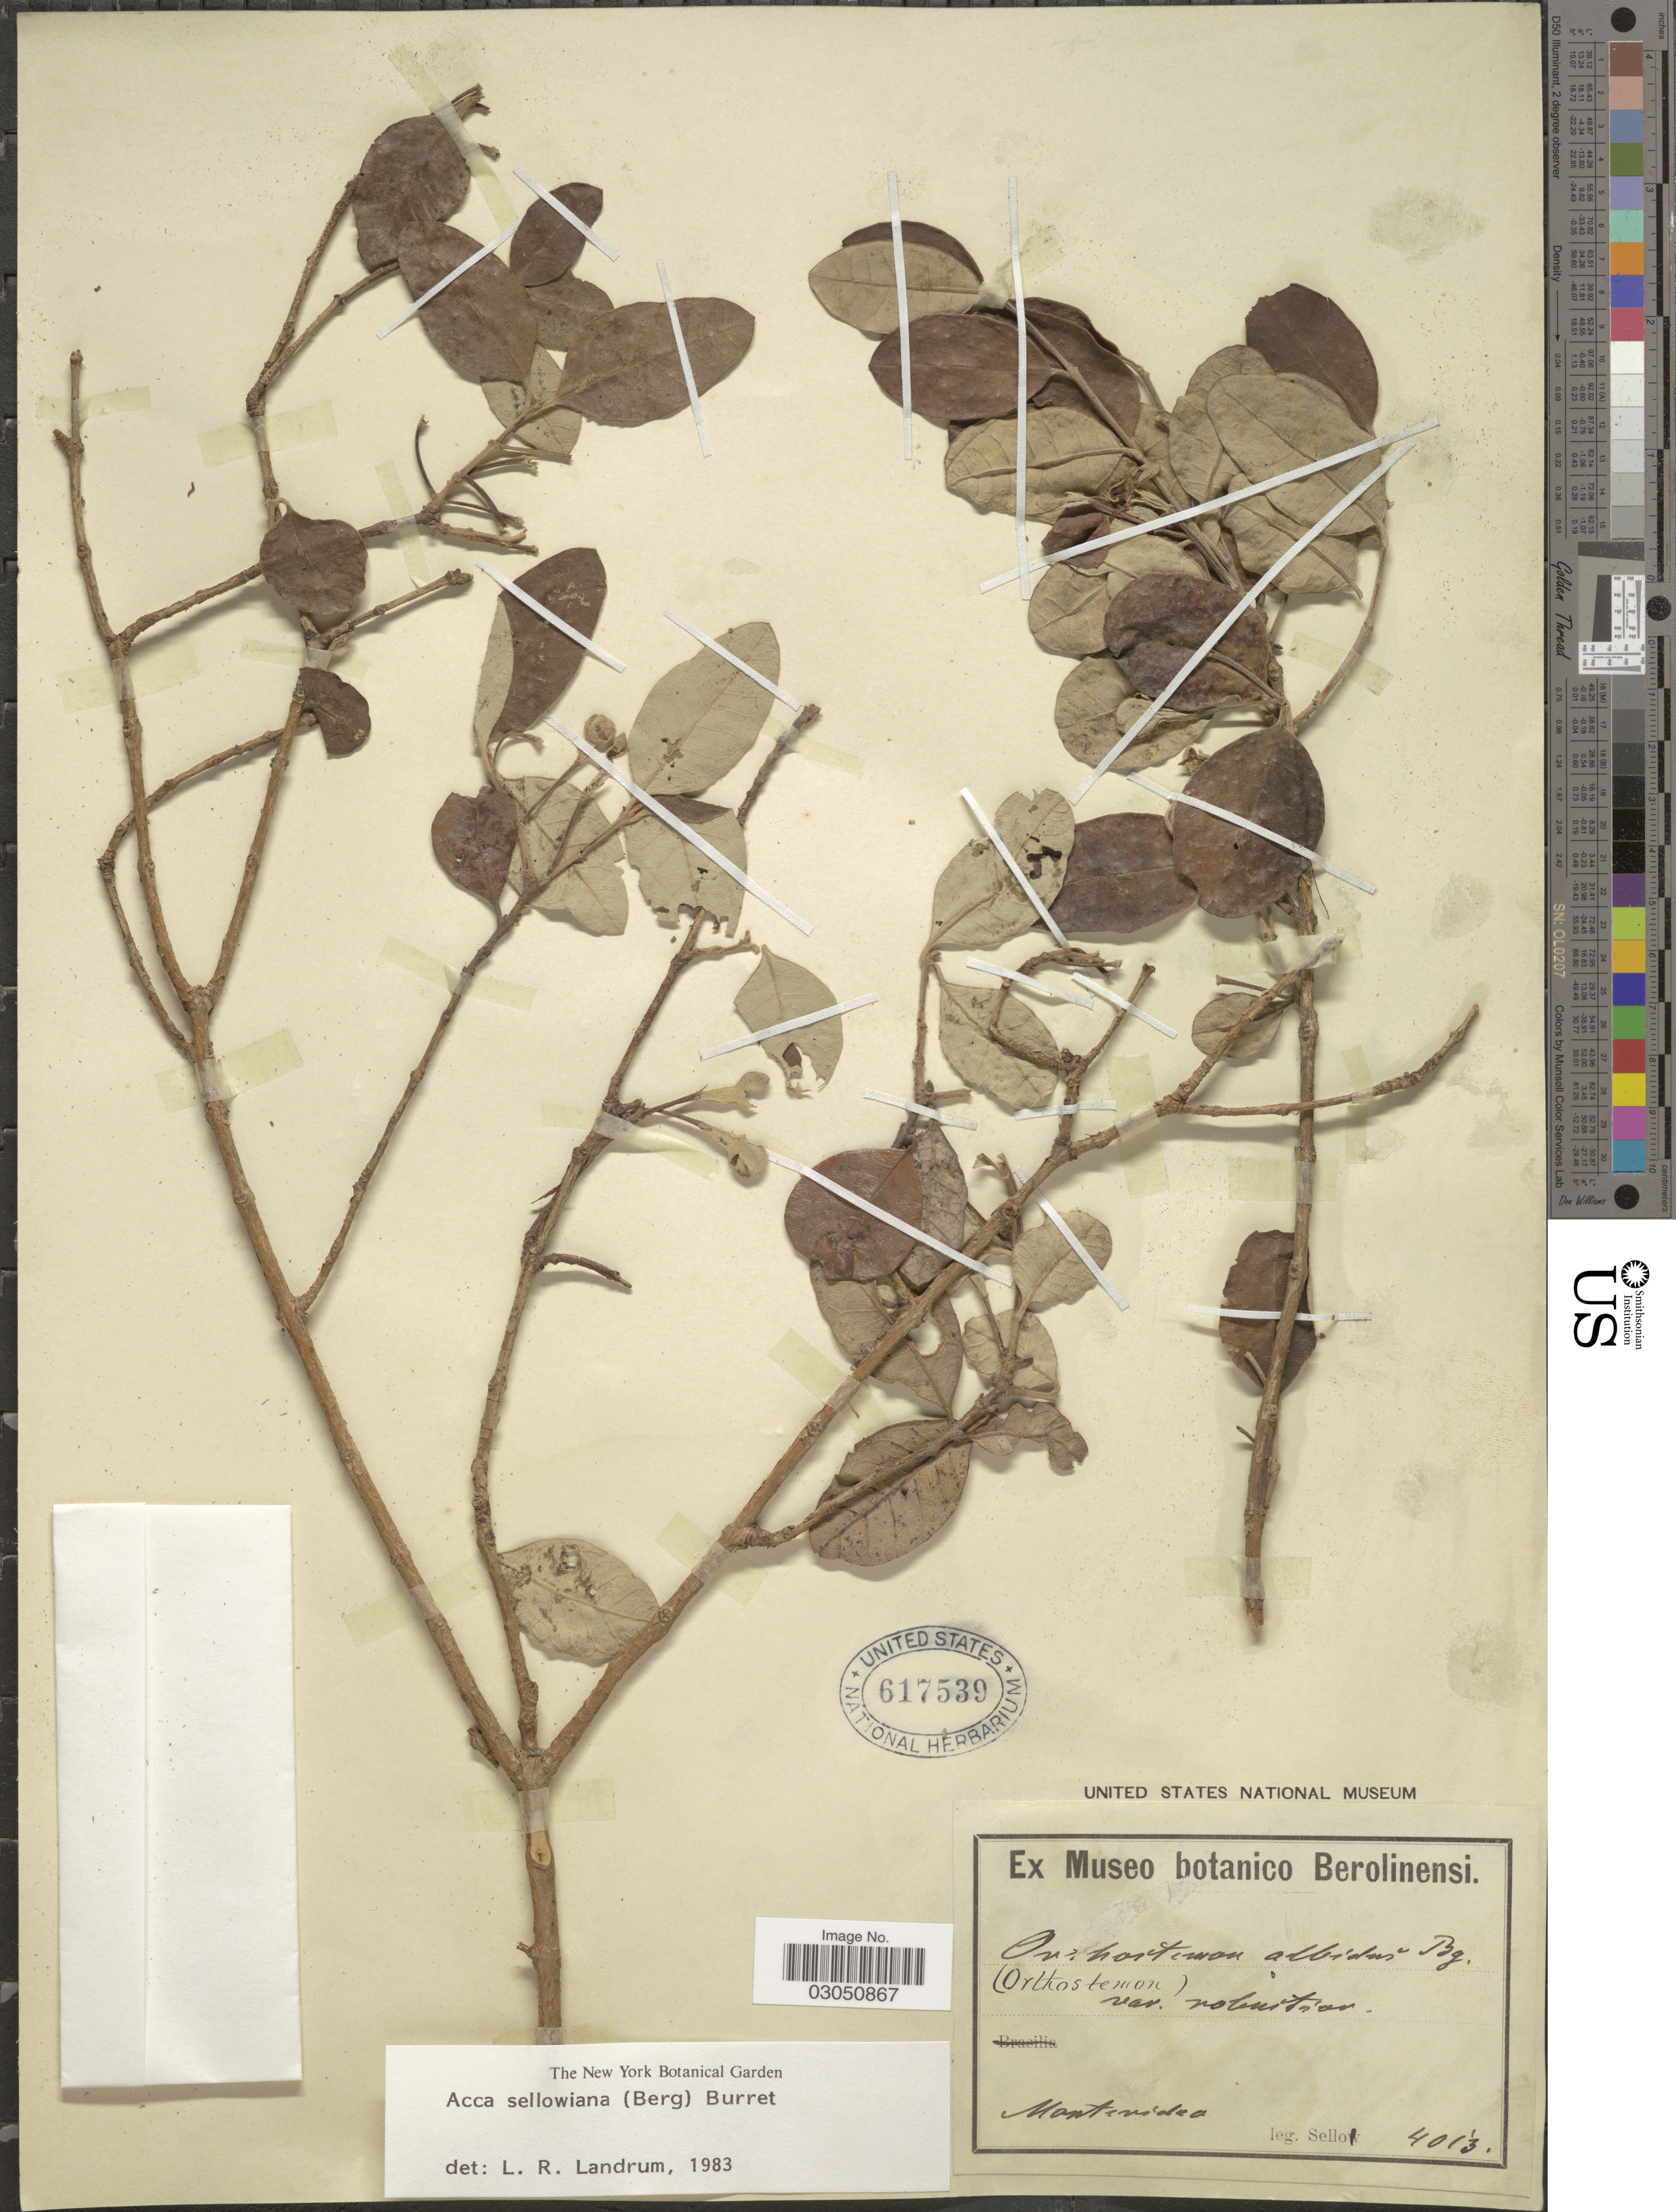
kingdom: Plantae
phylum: Tracheophyta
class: Magnoliopsida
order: Myrtales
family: Myrtaceae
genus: Acca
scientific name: Acca sellowiana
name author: (Berg) Burret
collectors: Sello, --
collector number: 4013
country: Uruguay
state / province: Montevideo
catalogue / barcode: US 617539